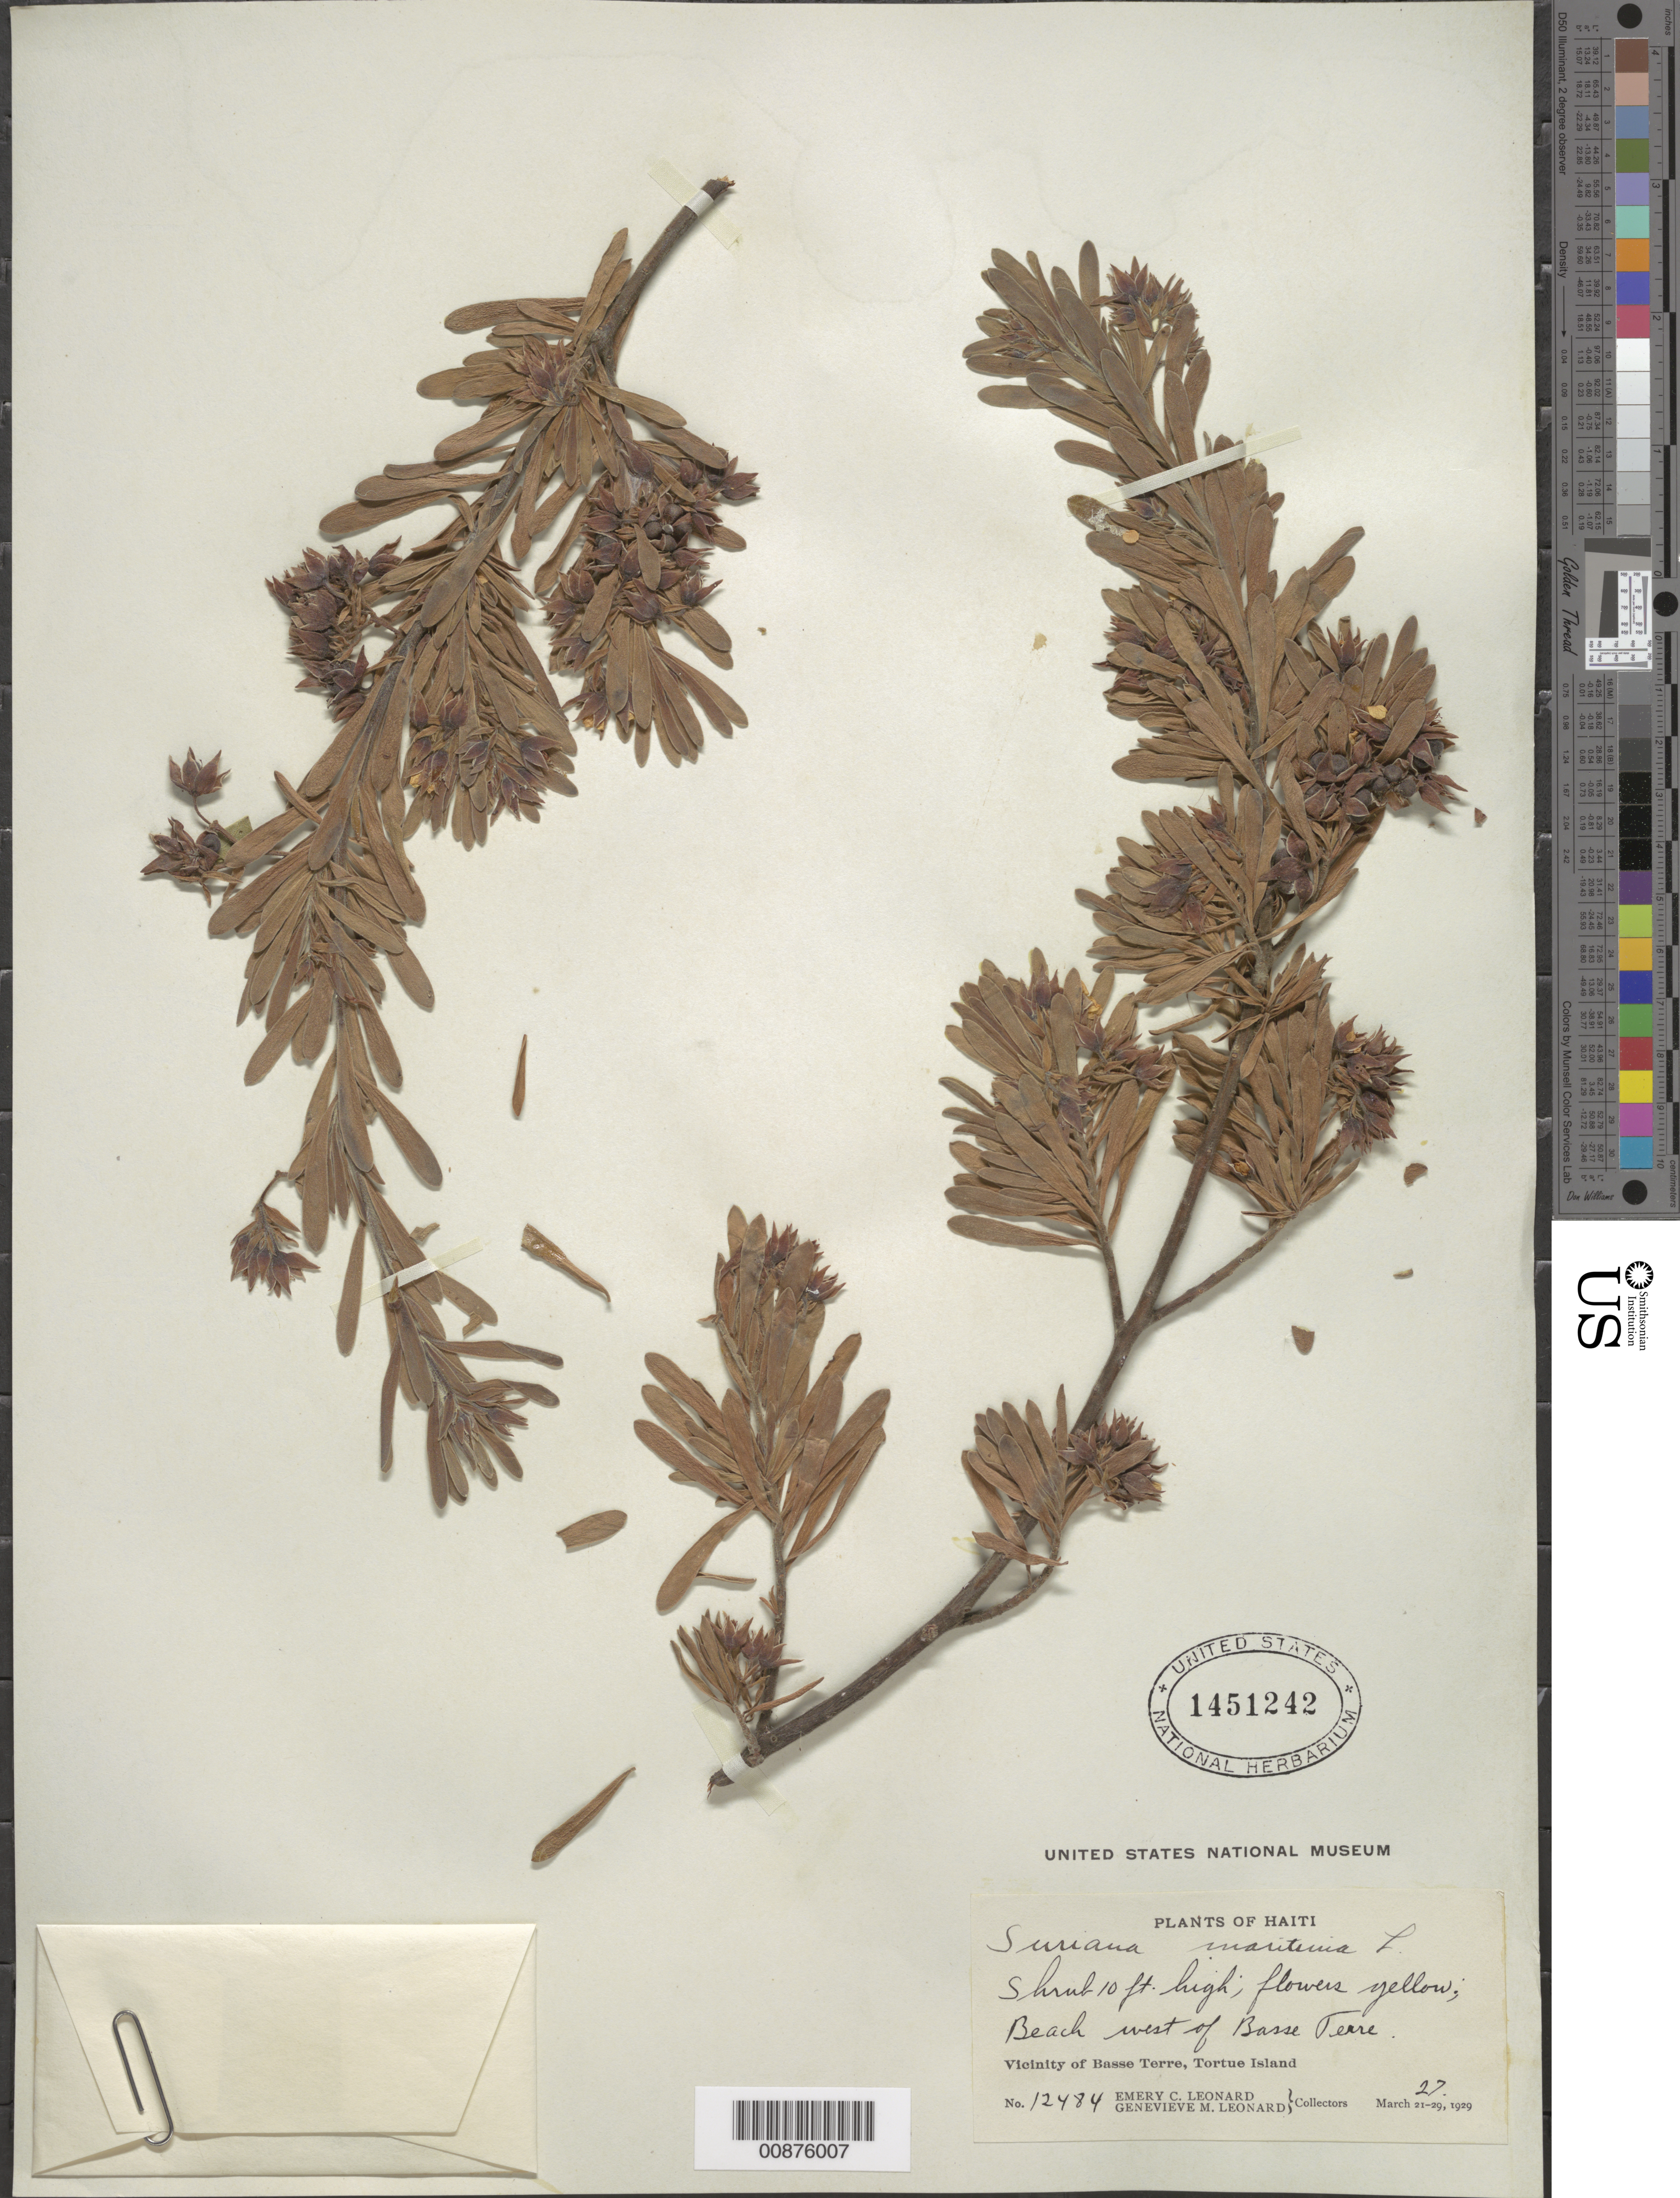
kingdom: Plantae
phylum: Tracheophyta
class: Magnoliopsida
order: Fabales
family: Surianaceae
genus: Suriana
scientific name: Suriana maritima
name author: L.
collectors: E. C. Leonard & G. M. Leonard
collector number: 12484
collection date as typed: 27 Mar 1929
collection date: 1929-03-27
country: Haiti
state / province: Nord-Ouest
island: Île de la Tortue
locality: Vicinity of Basse Terre, W of town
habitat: Beach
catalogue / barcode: US 1451242